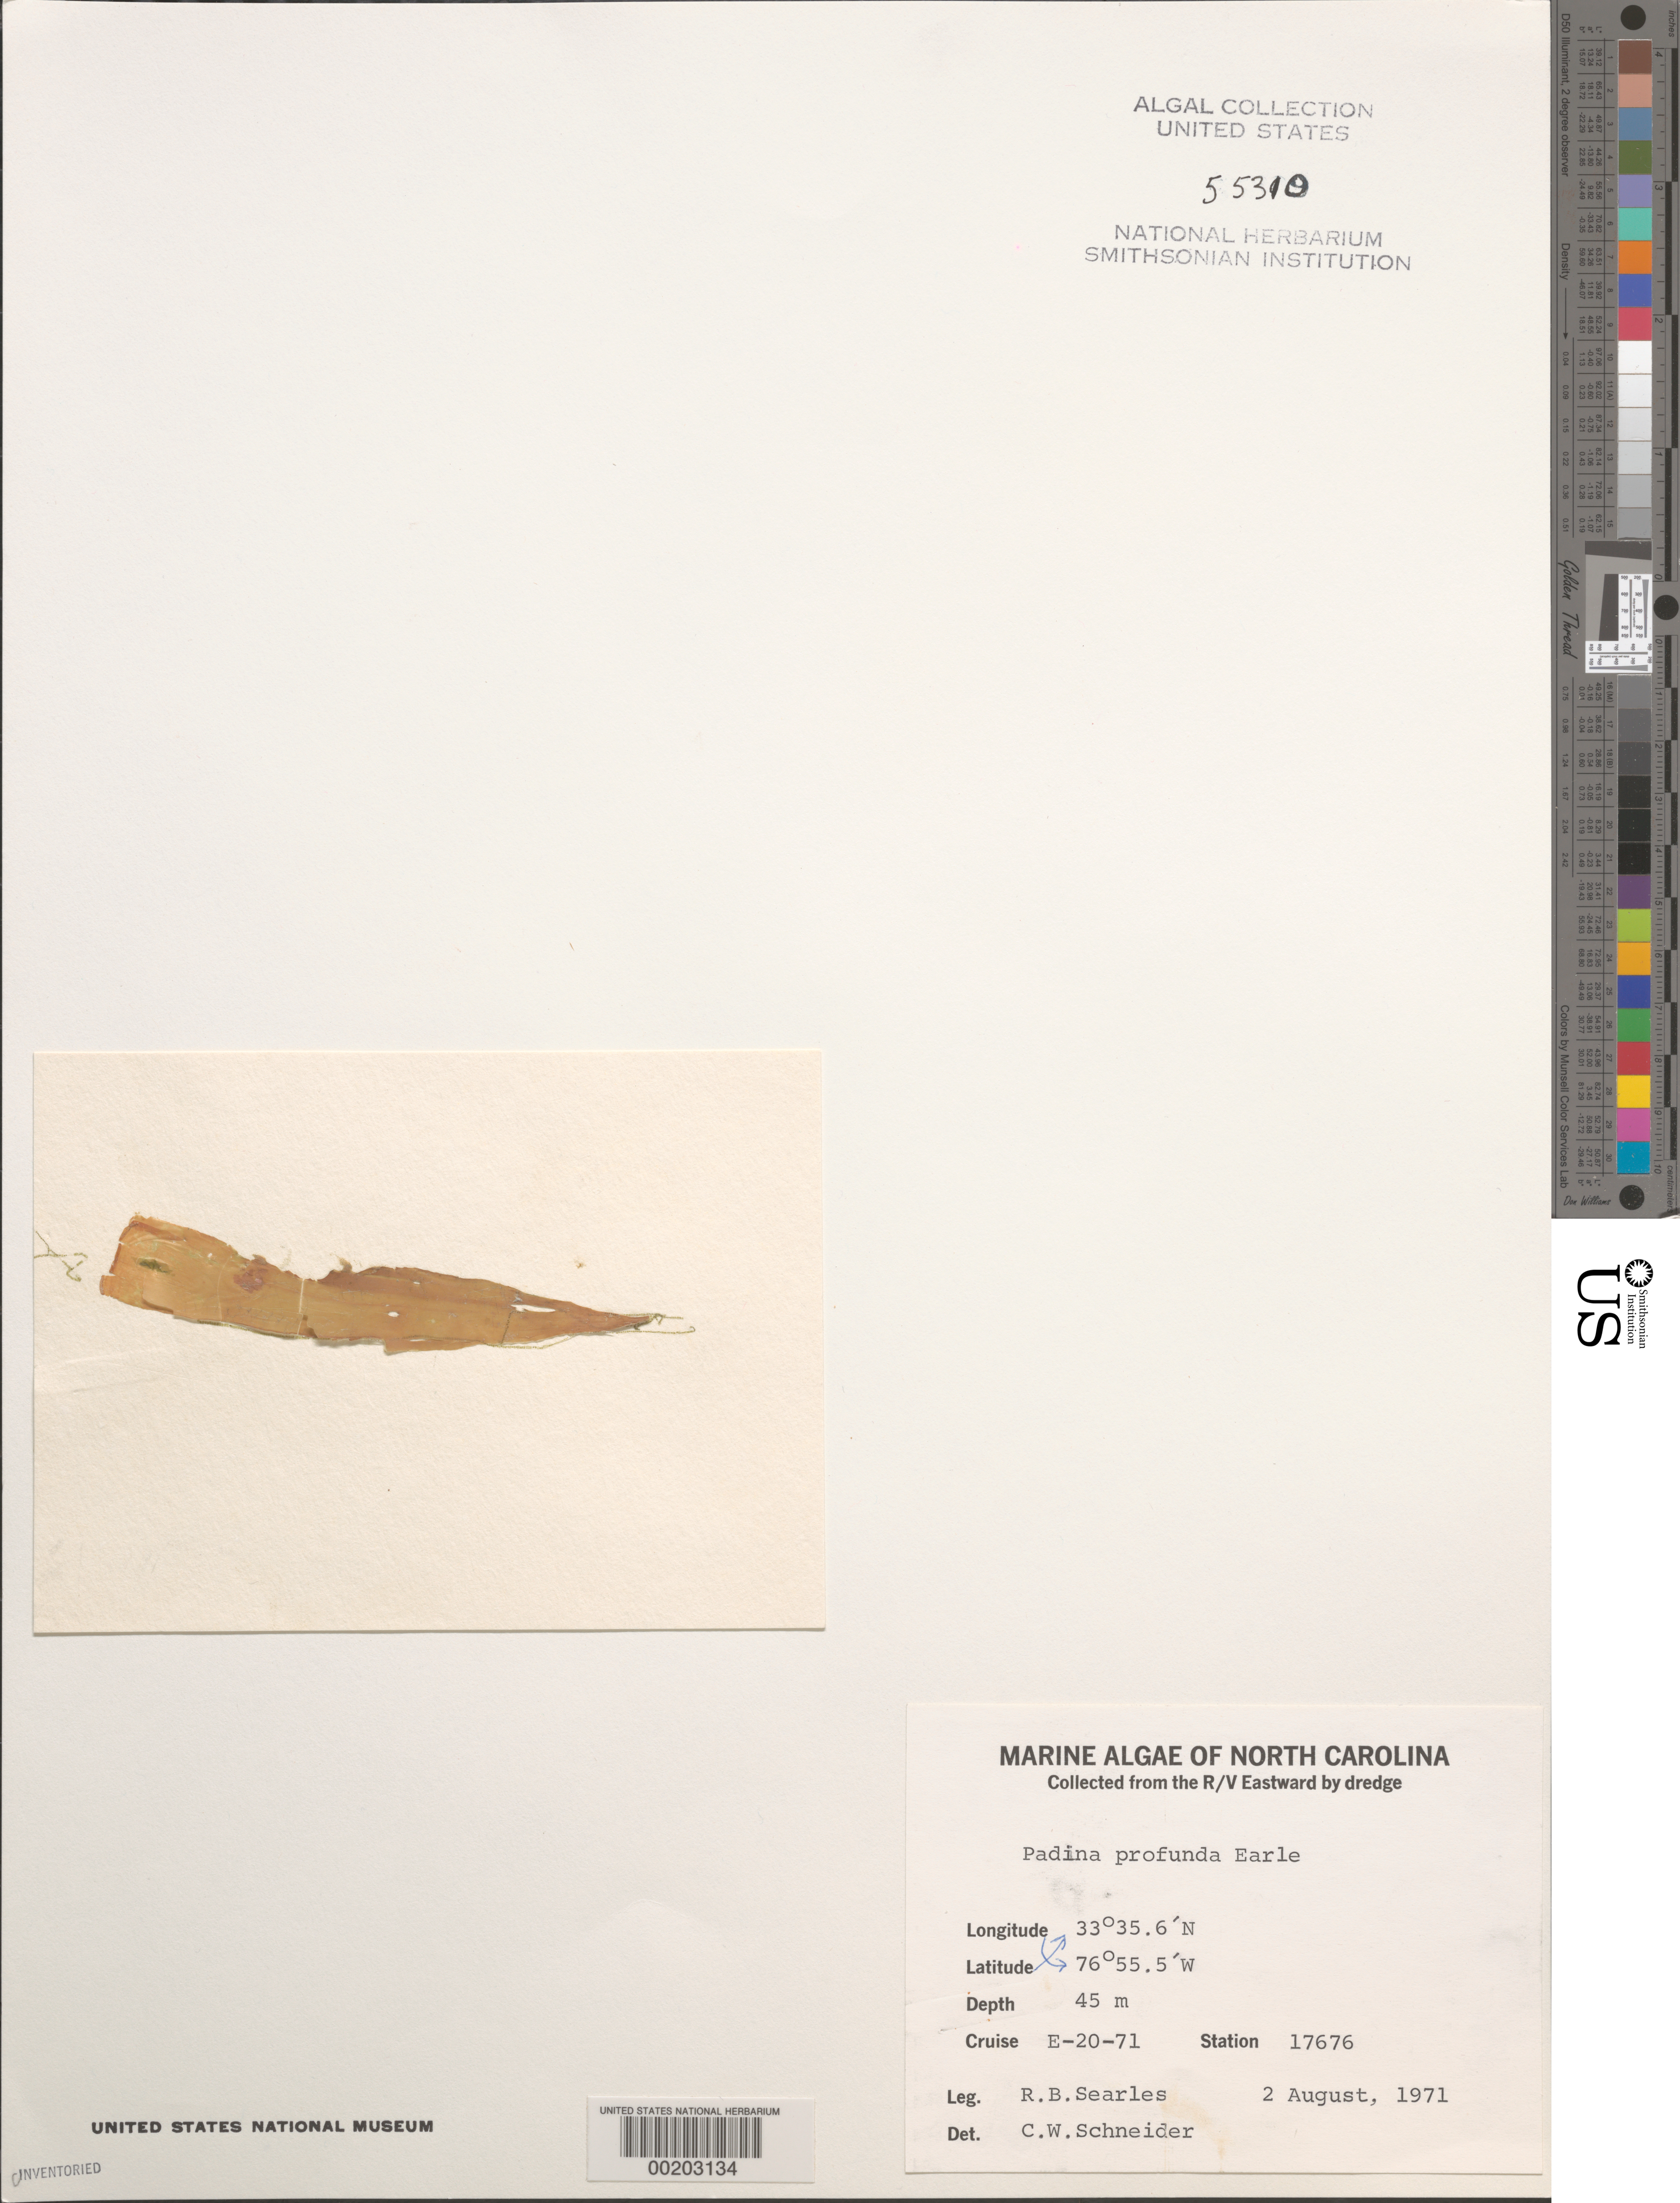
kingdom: Chromista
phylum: Ochrophyta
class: Phaeophyceae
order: Dictyotales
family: Dictyotaceae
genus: Padina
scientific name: Padina profunda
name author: S.A. Earle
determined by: Schneider, C. W.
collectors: R. Searles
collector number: Station 17676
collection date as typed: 02 Aug 1971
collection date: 1971-08-02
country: United States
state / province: North Carolina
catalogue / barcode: US 55310